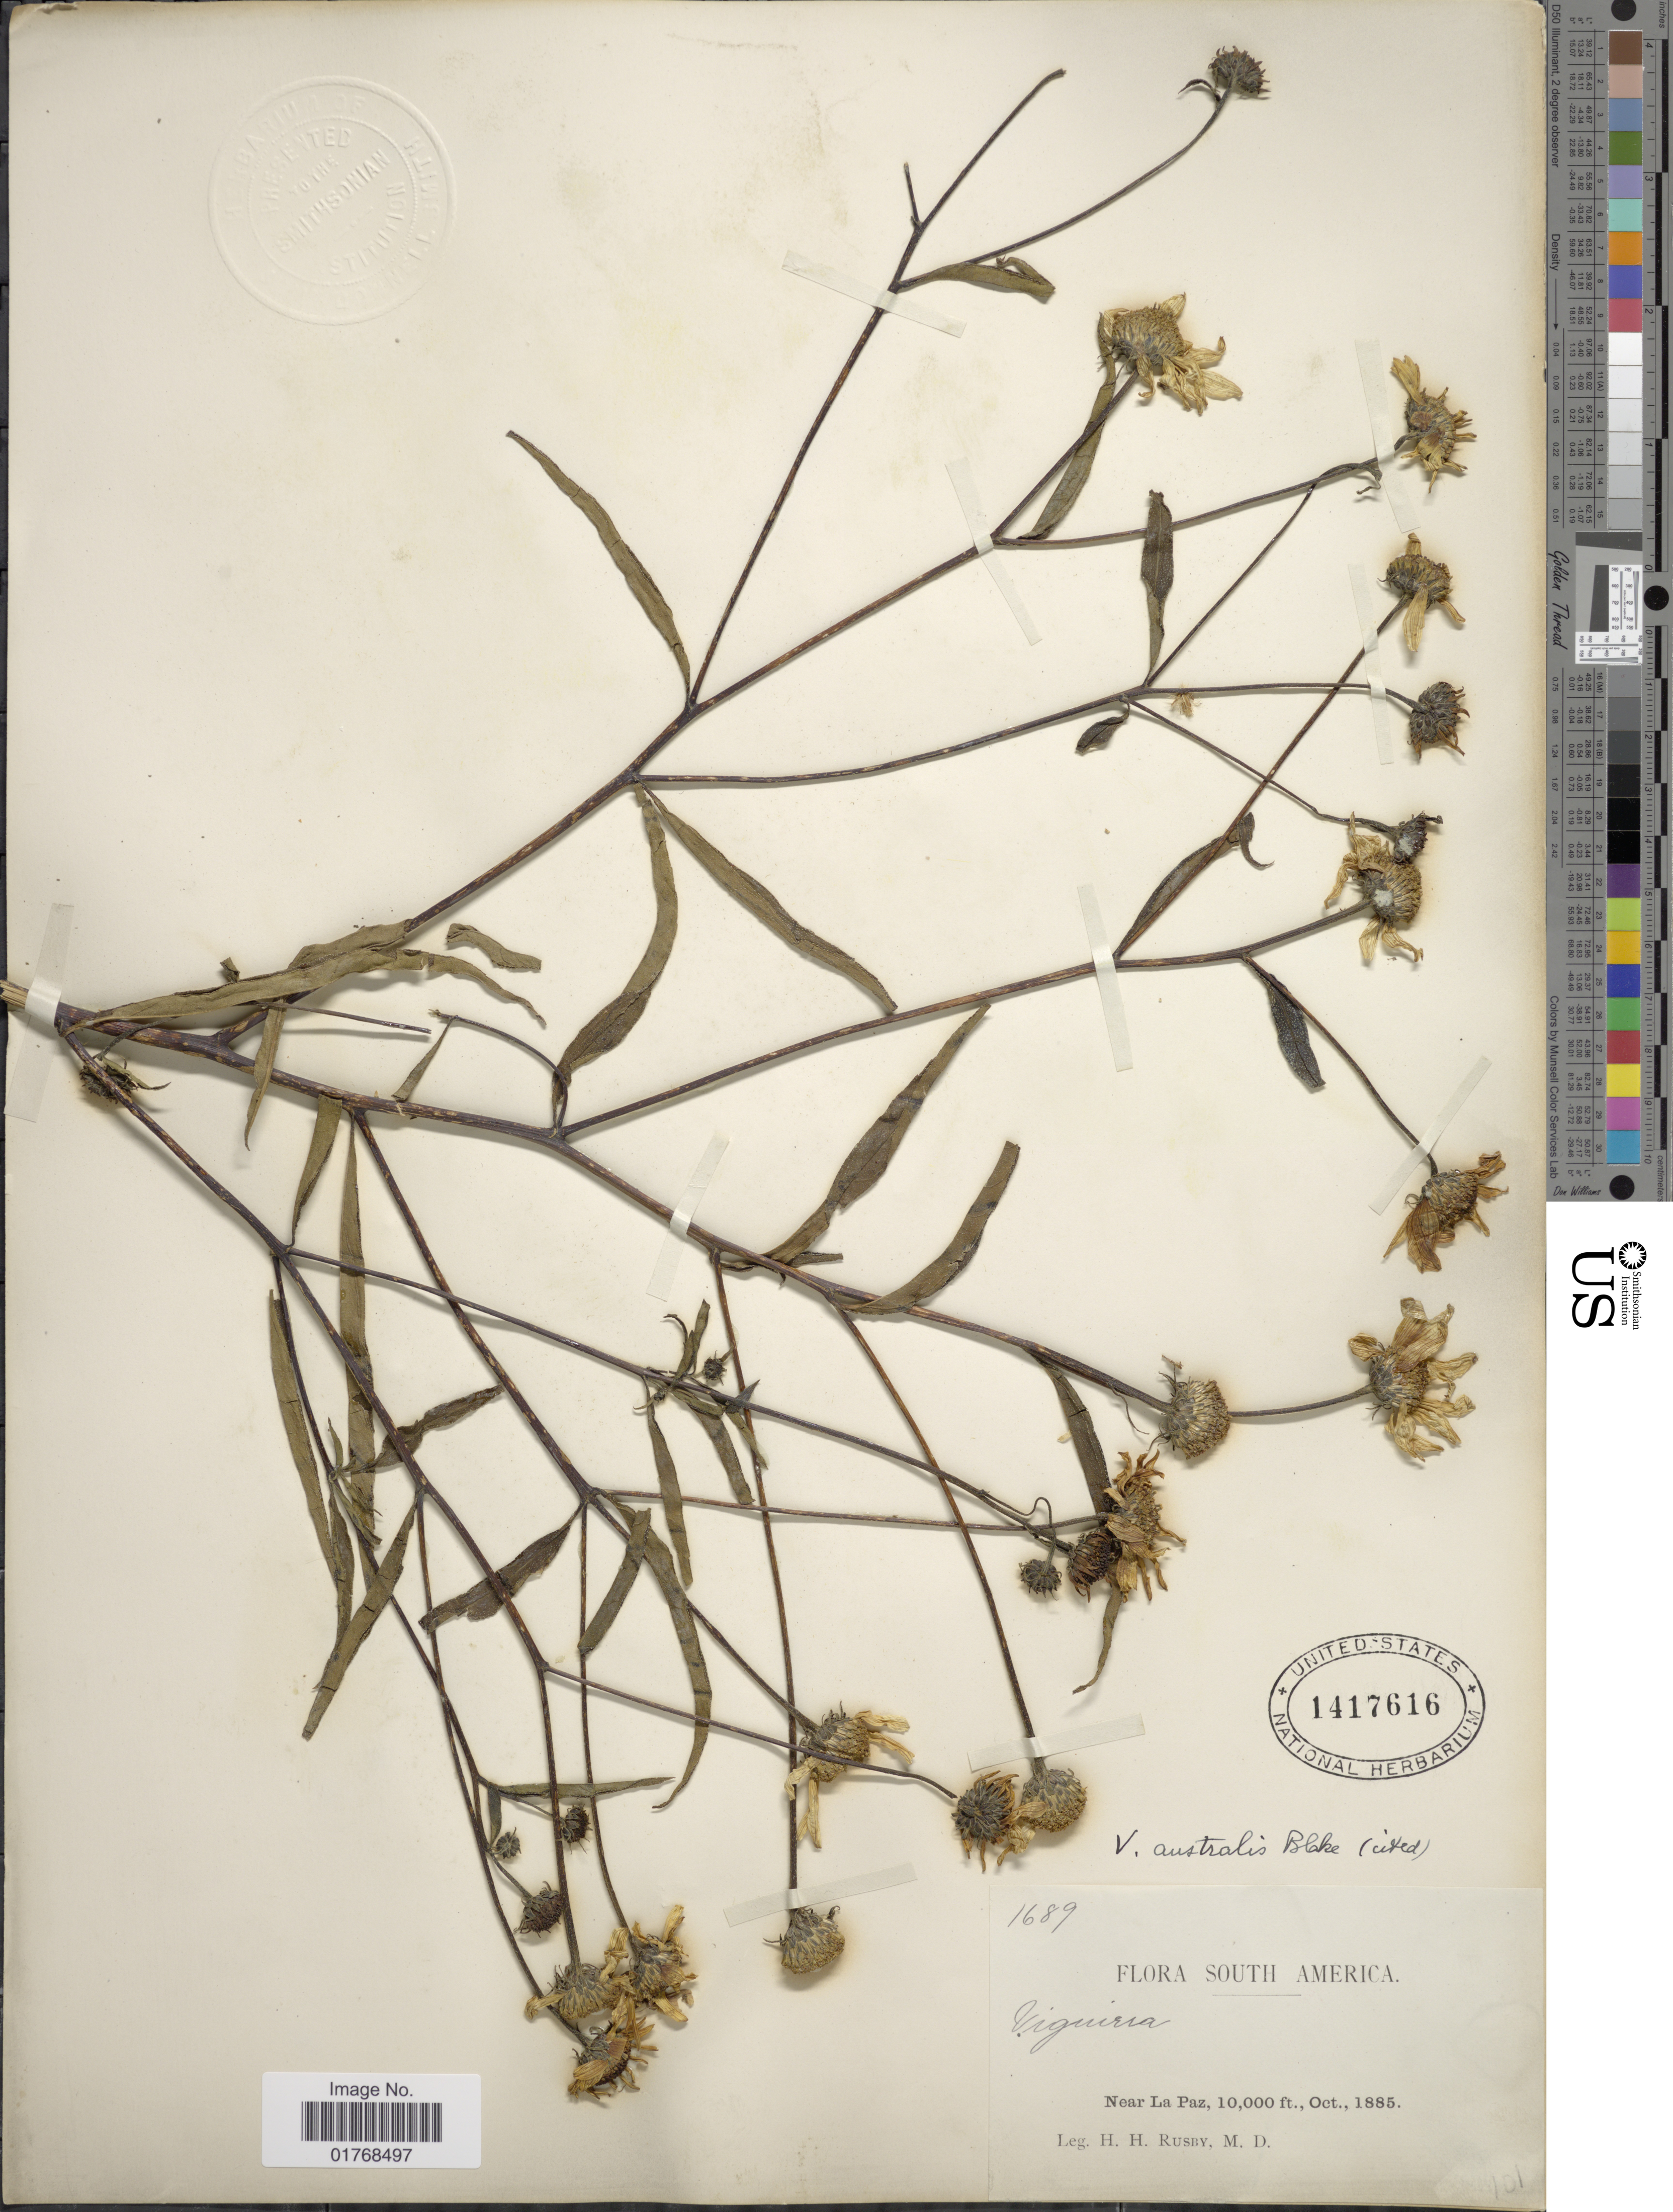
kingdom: Plantae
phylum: Tracheophyta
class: Magnoliopsida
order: Asterales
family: Asteraceae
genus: Viguiera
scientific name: Viguiera australis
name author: Blake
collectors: H. H. Rusby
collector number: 1689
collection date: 1885-10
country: Bolivia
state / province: La Paz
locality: Near La Paz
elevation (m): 3048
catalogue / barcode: US 1417616